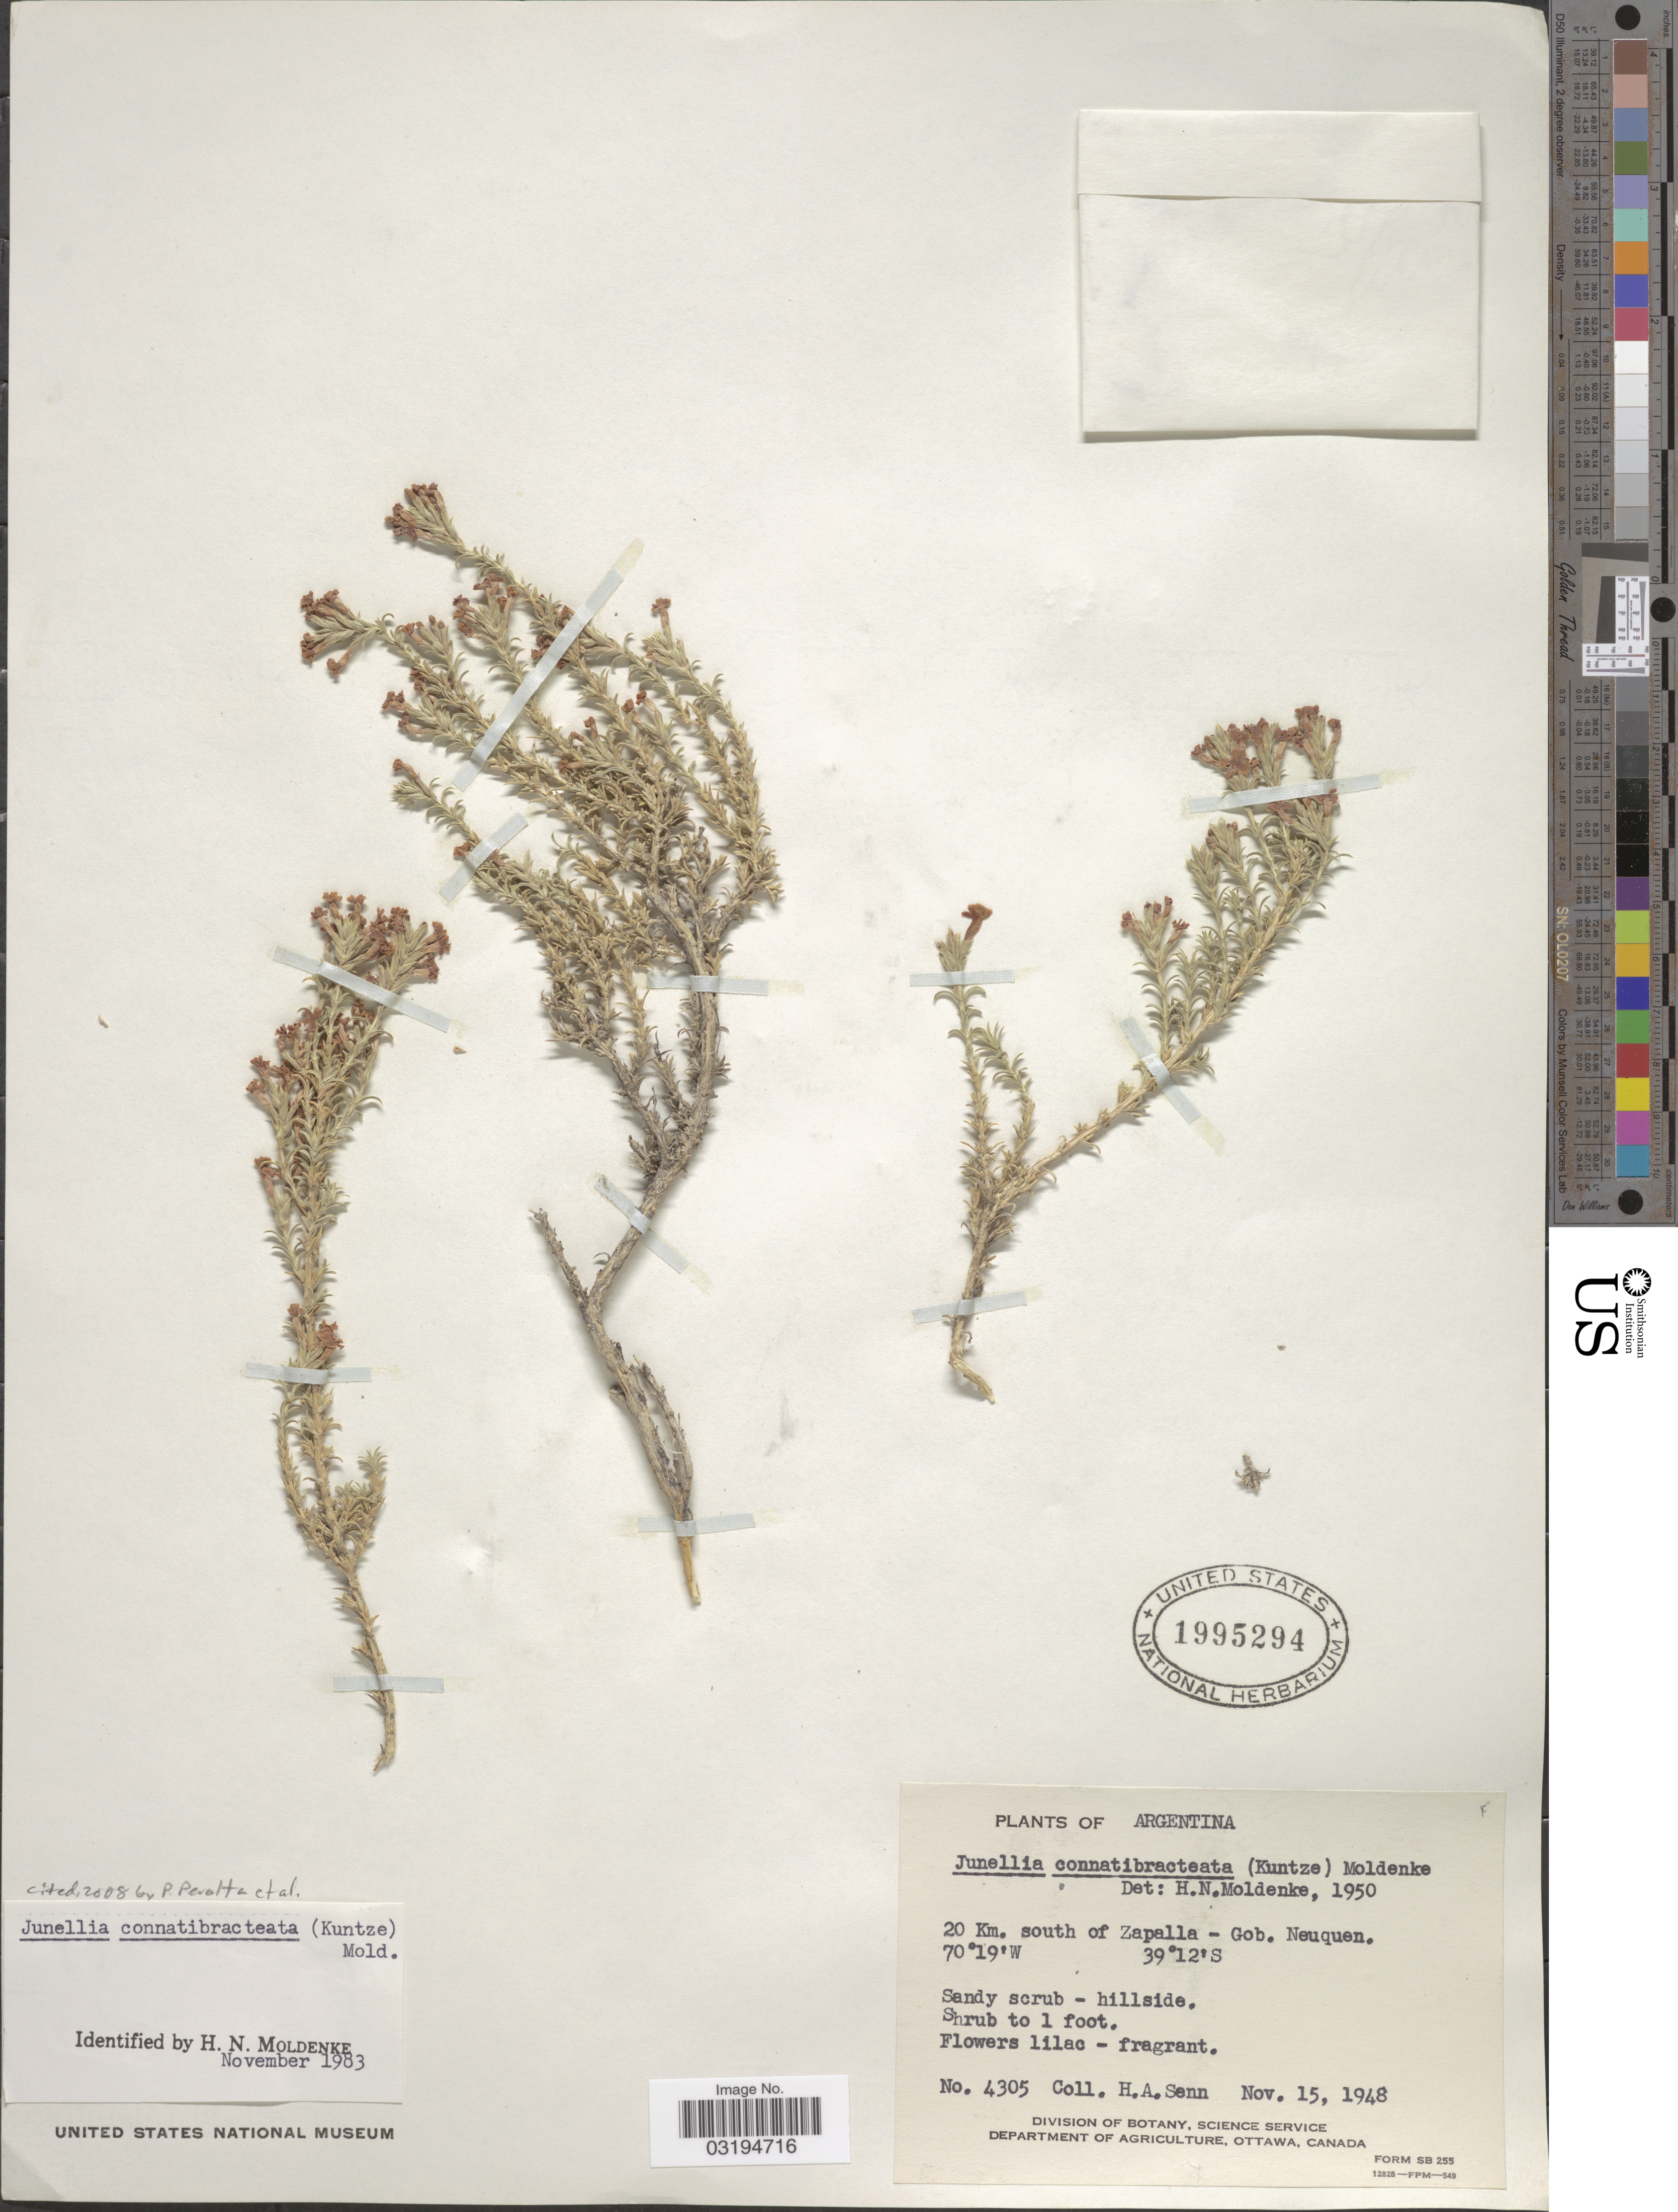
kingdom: Plantae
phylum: Tracheophyta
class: Magnoliopsida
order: Lamiales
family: Verbenaceae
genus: Junellia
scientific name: Junellia connatibracteata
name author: (Kuntze) Moldenke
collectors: H. Senn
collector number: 4305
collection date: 1948-11-15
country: Argentina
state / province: Neuquen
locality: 20 Km. south of Zapalla - Gob. Neuquen.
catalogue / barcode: US 1995294